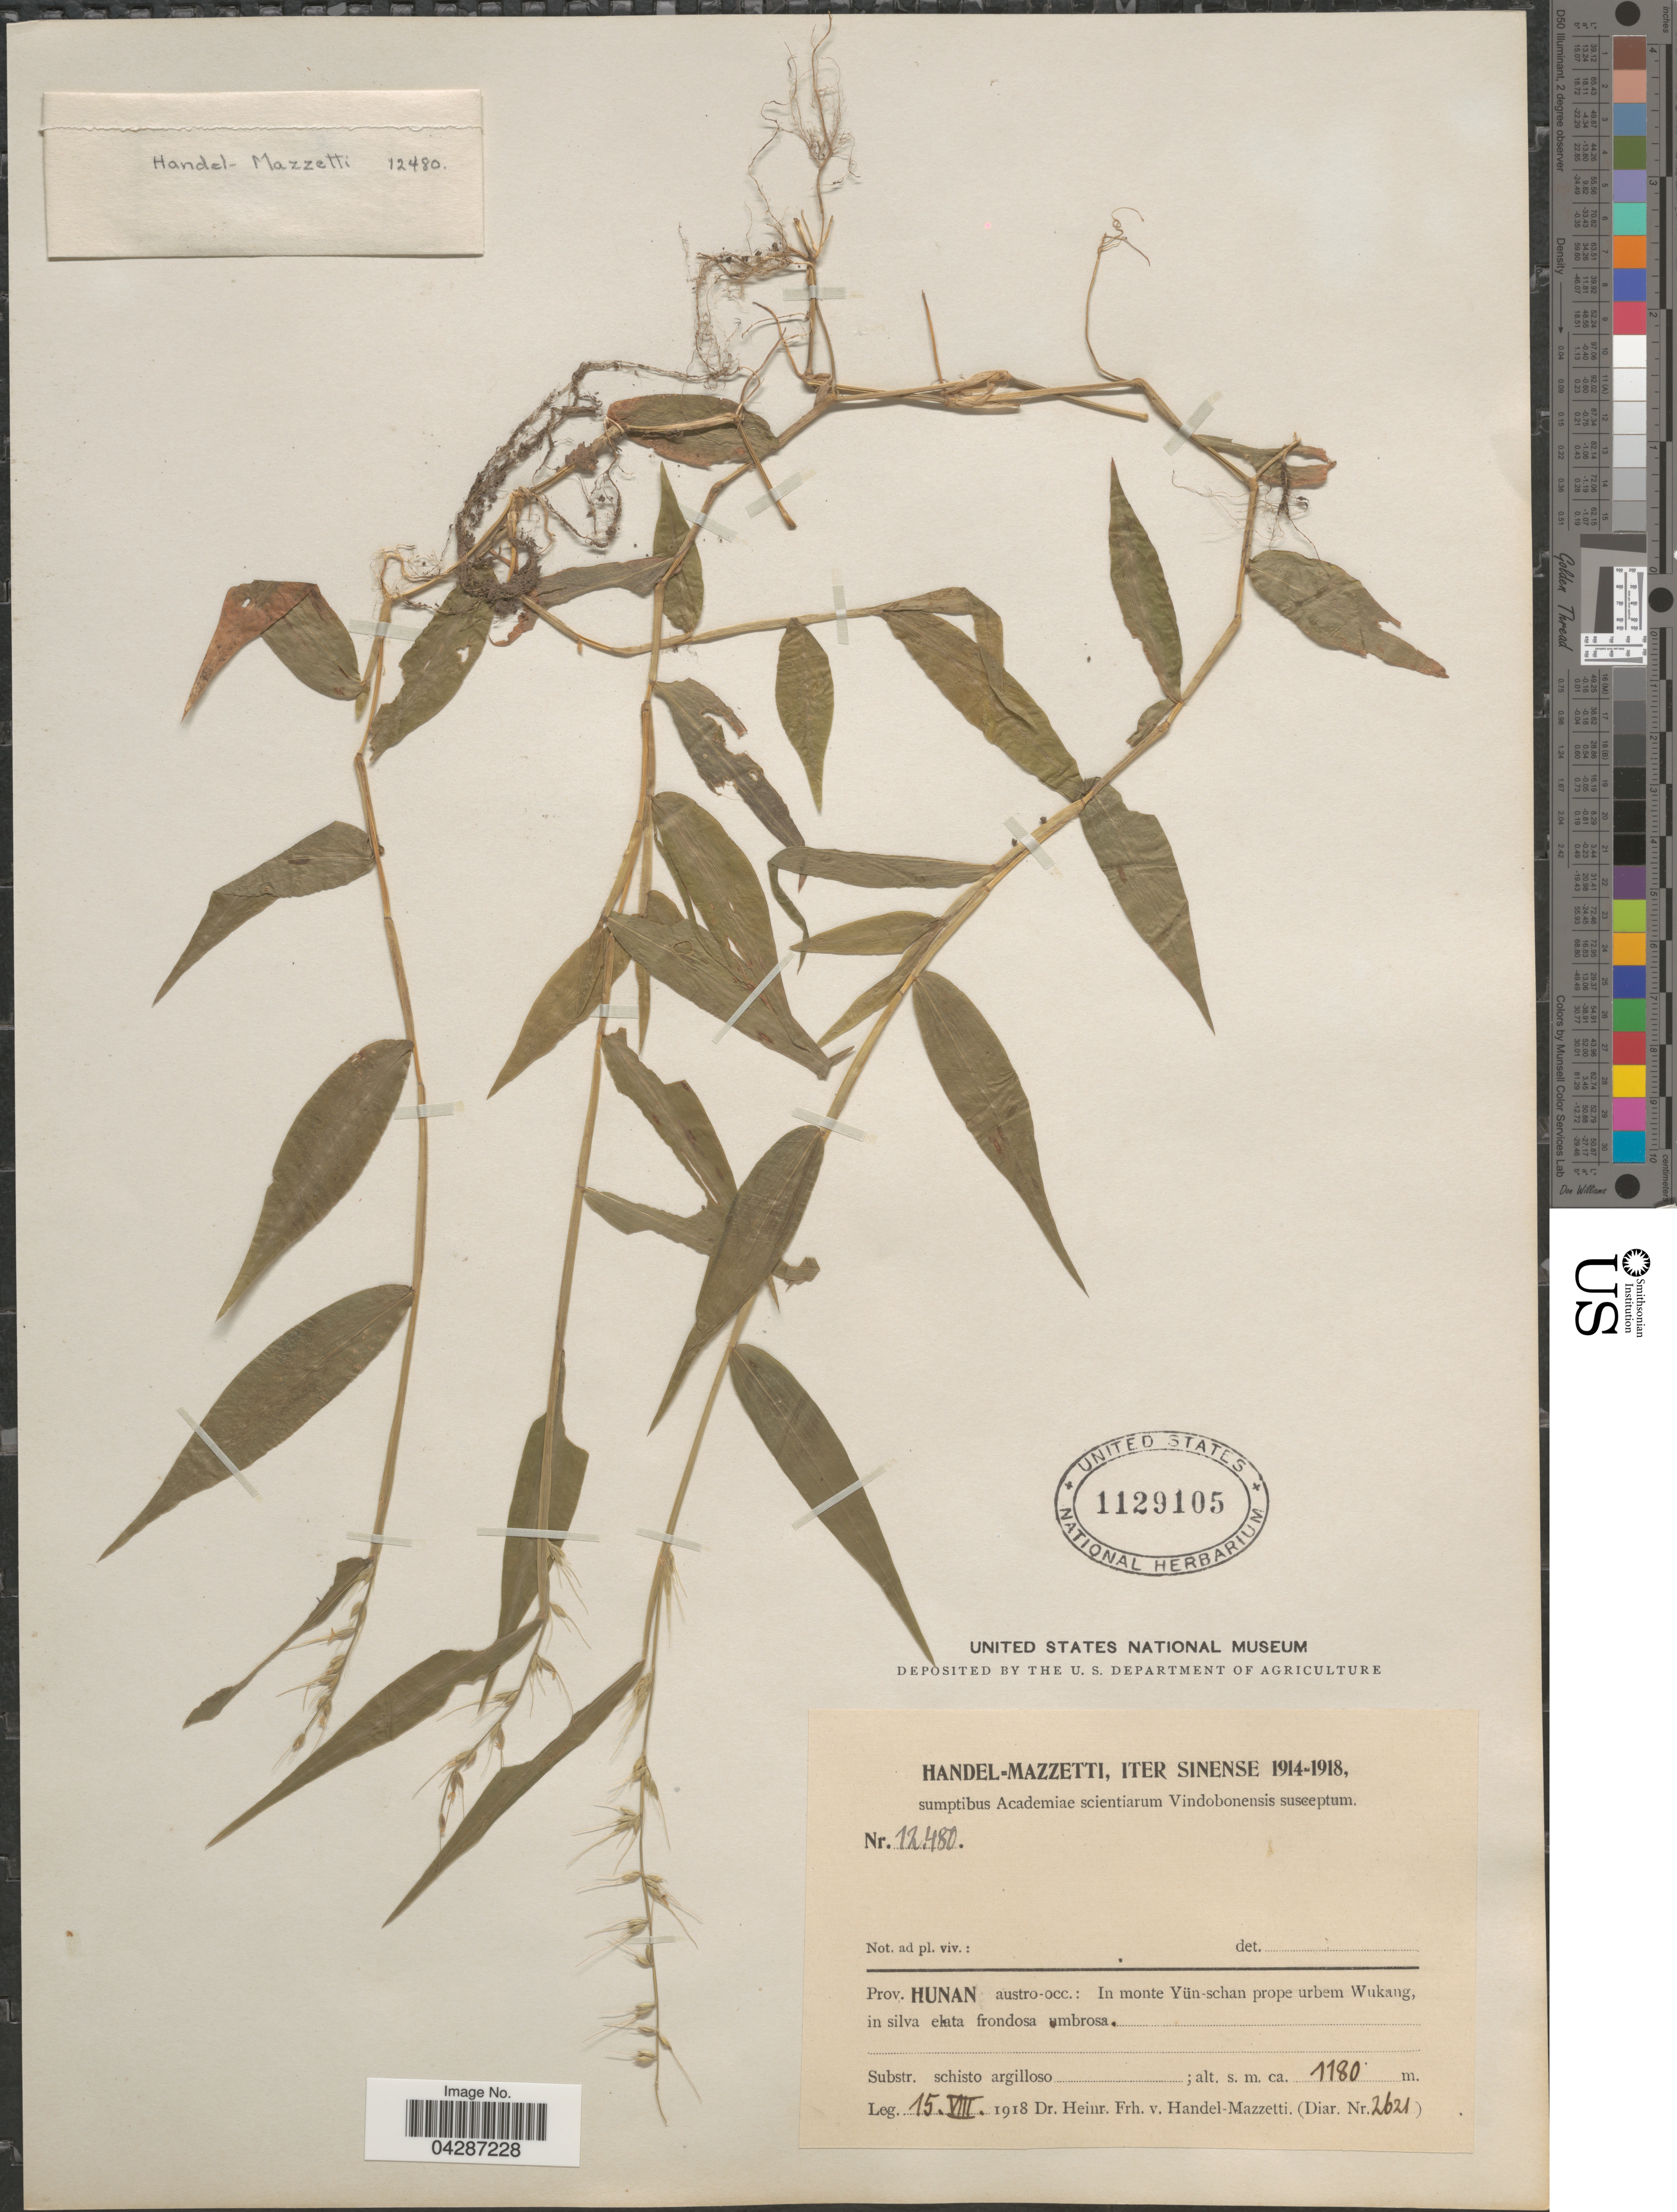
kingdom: Plantae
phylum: Tracheophyta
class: Liliopsida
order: Poales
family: Poaceae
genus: Oplismenus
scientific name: Oplismenus undulatifolius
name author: (Ard.) P. Beauv.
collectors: H. Handel-Mazzetti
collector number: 12480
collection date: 1918-08-15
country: China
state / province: Hunan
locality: Iter Sinense 1914-1918. Prov. Hunan austro-occ.: In monte Yün-schan prope urbem Wukang, in silva elata frondosa umbrosa.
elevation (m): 1180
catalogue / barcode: US 1129105